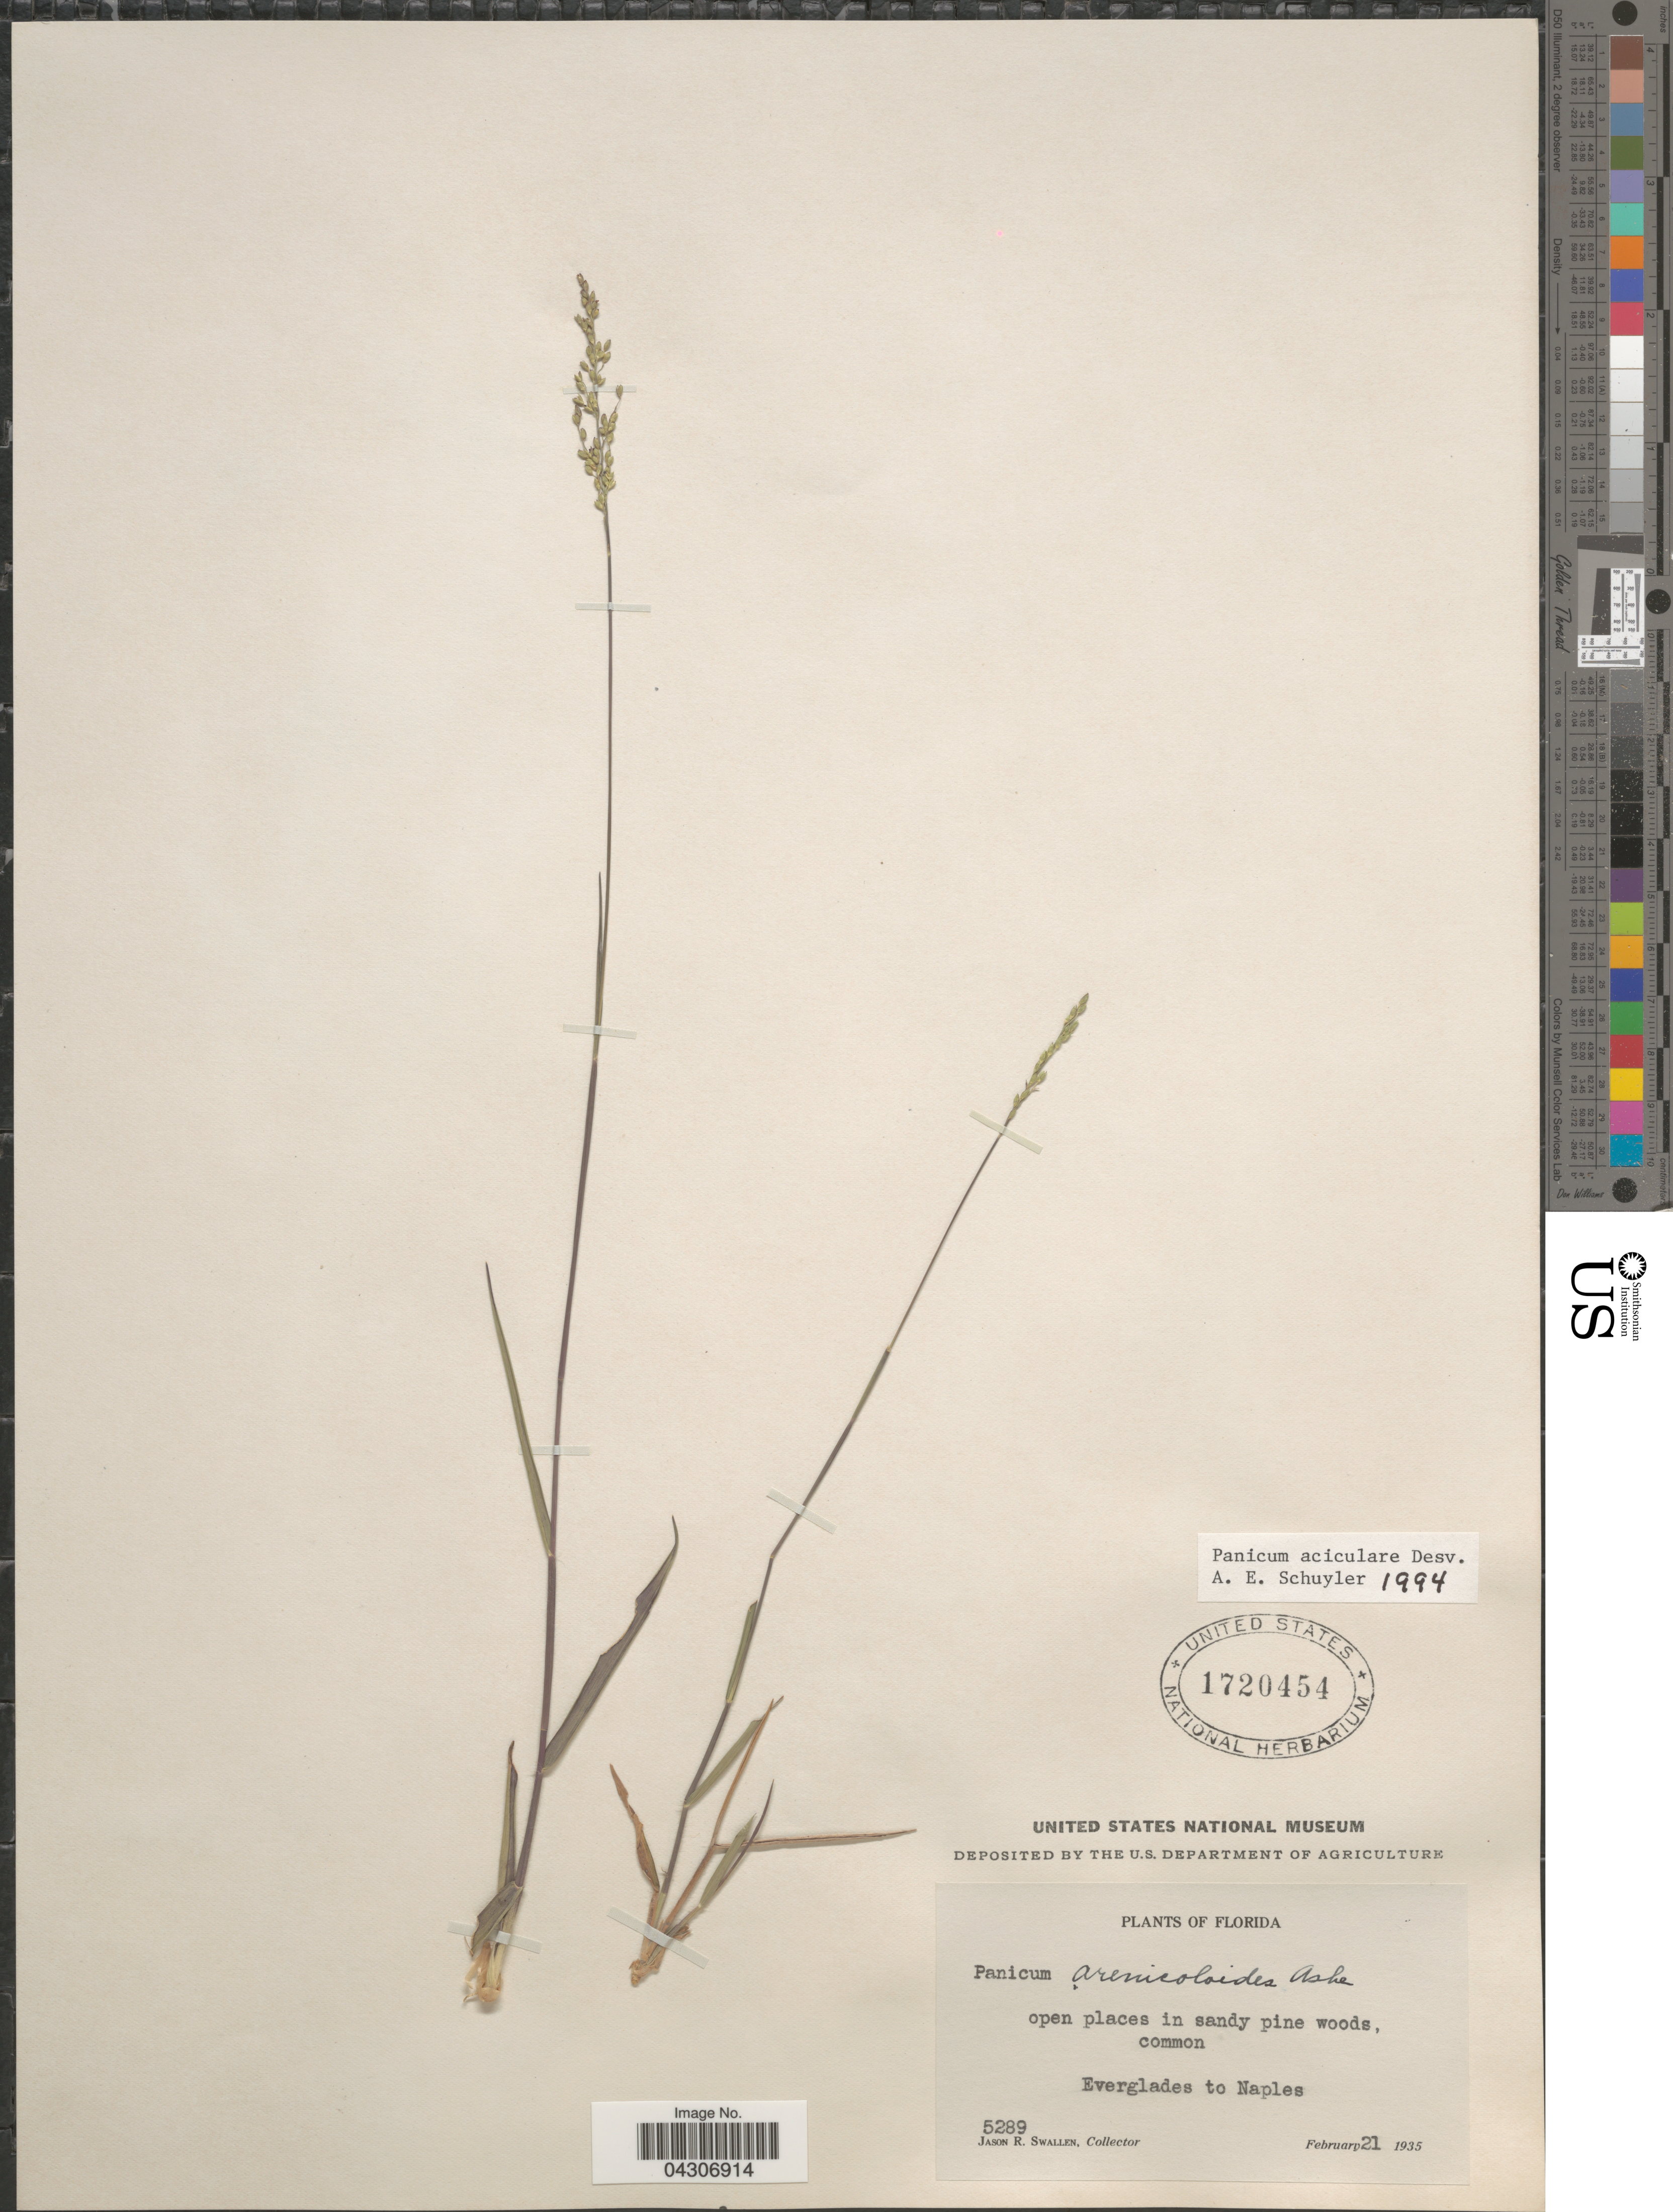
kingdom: Plantae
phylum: Tracheophyta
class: Liliopsida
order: Poales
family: Poaceae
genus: Dichanthelium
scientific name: Dichanthelium aciculare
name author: (Desv. ex Poir.) Gould & C.A. Clark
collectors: J. R. Swallen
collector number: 5289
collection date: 1935-02-21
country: United States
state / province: Florida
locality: Everglades to Naples.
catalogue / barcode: US 1720454